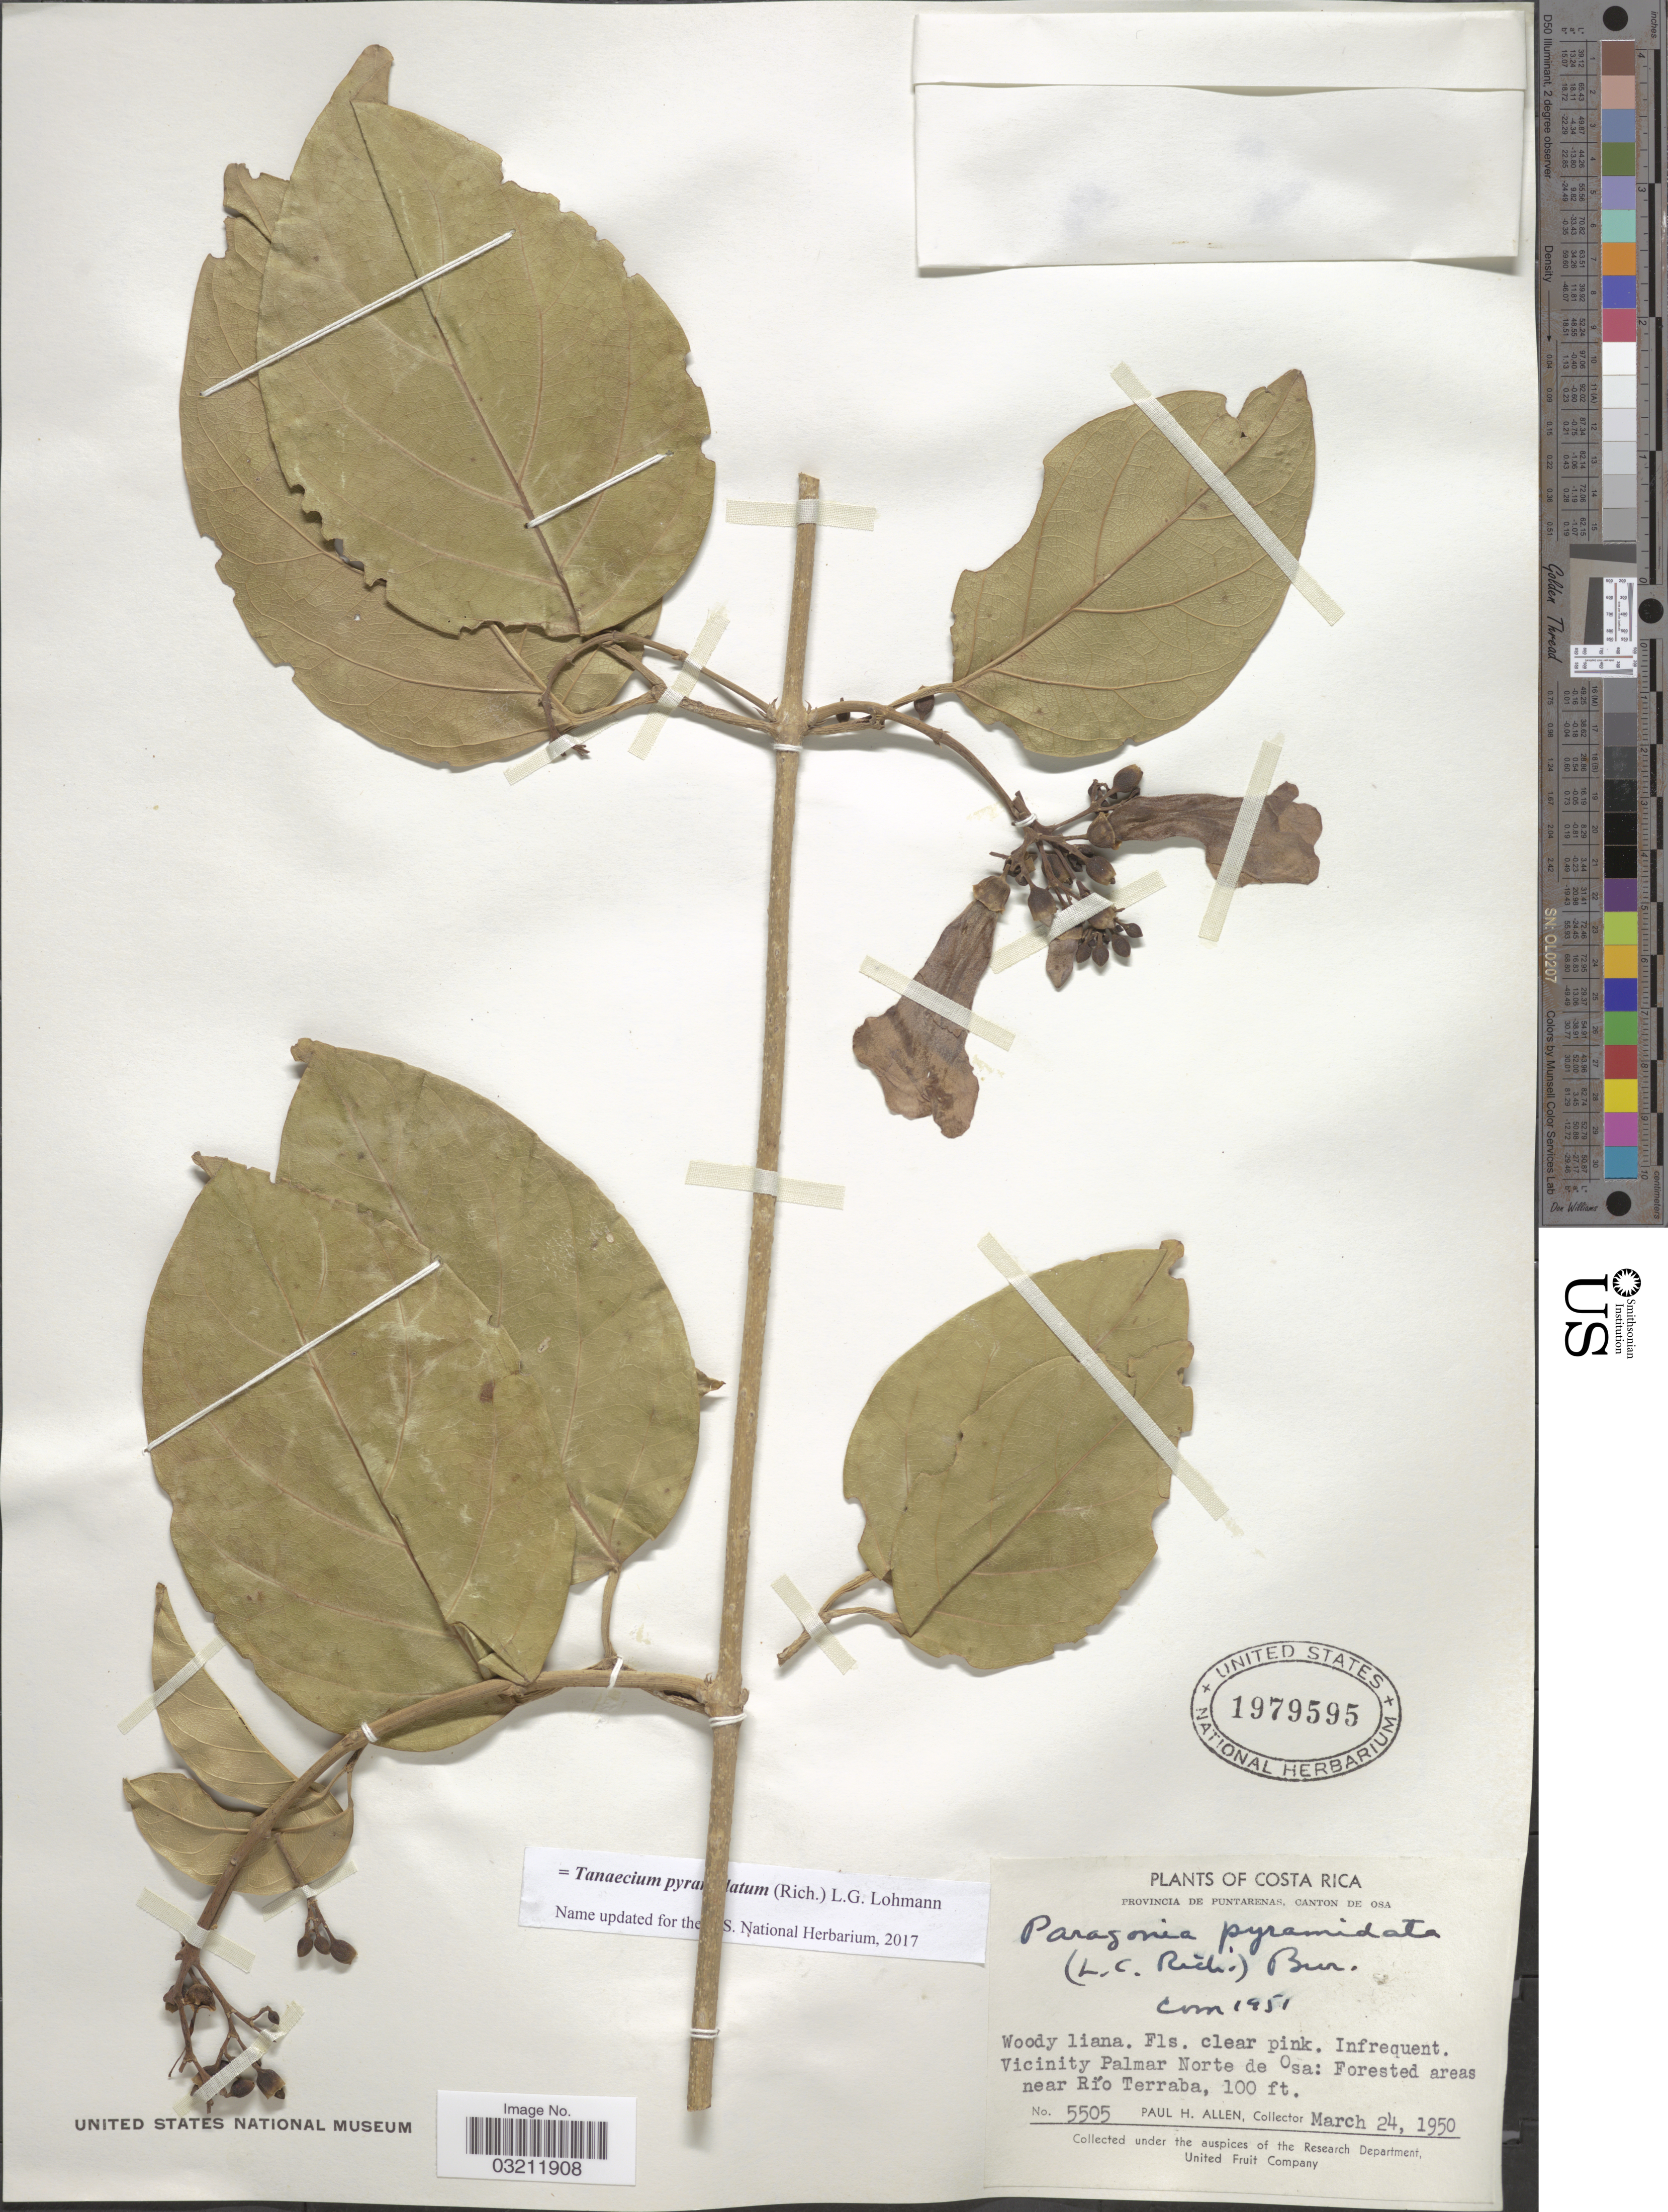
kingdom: Plantae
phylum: Tracheophyta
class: Magnoliopsida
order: Lamiales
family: Bignoniaceae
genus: Tanaecium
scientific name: Tanaecium pyramidatum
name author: (Rich.) L.G. Lohmann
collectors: P. H. Allen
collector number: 5505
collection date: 1950-03-24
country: Costa Rica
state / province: Puntarenas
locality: Canton de Osa. Vicinity Palmar Norte de Osa: Forested areas near Río Terraba.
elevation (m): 30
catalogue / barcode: US 1979595